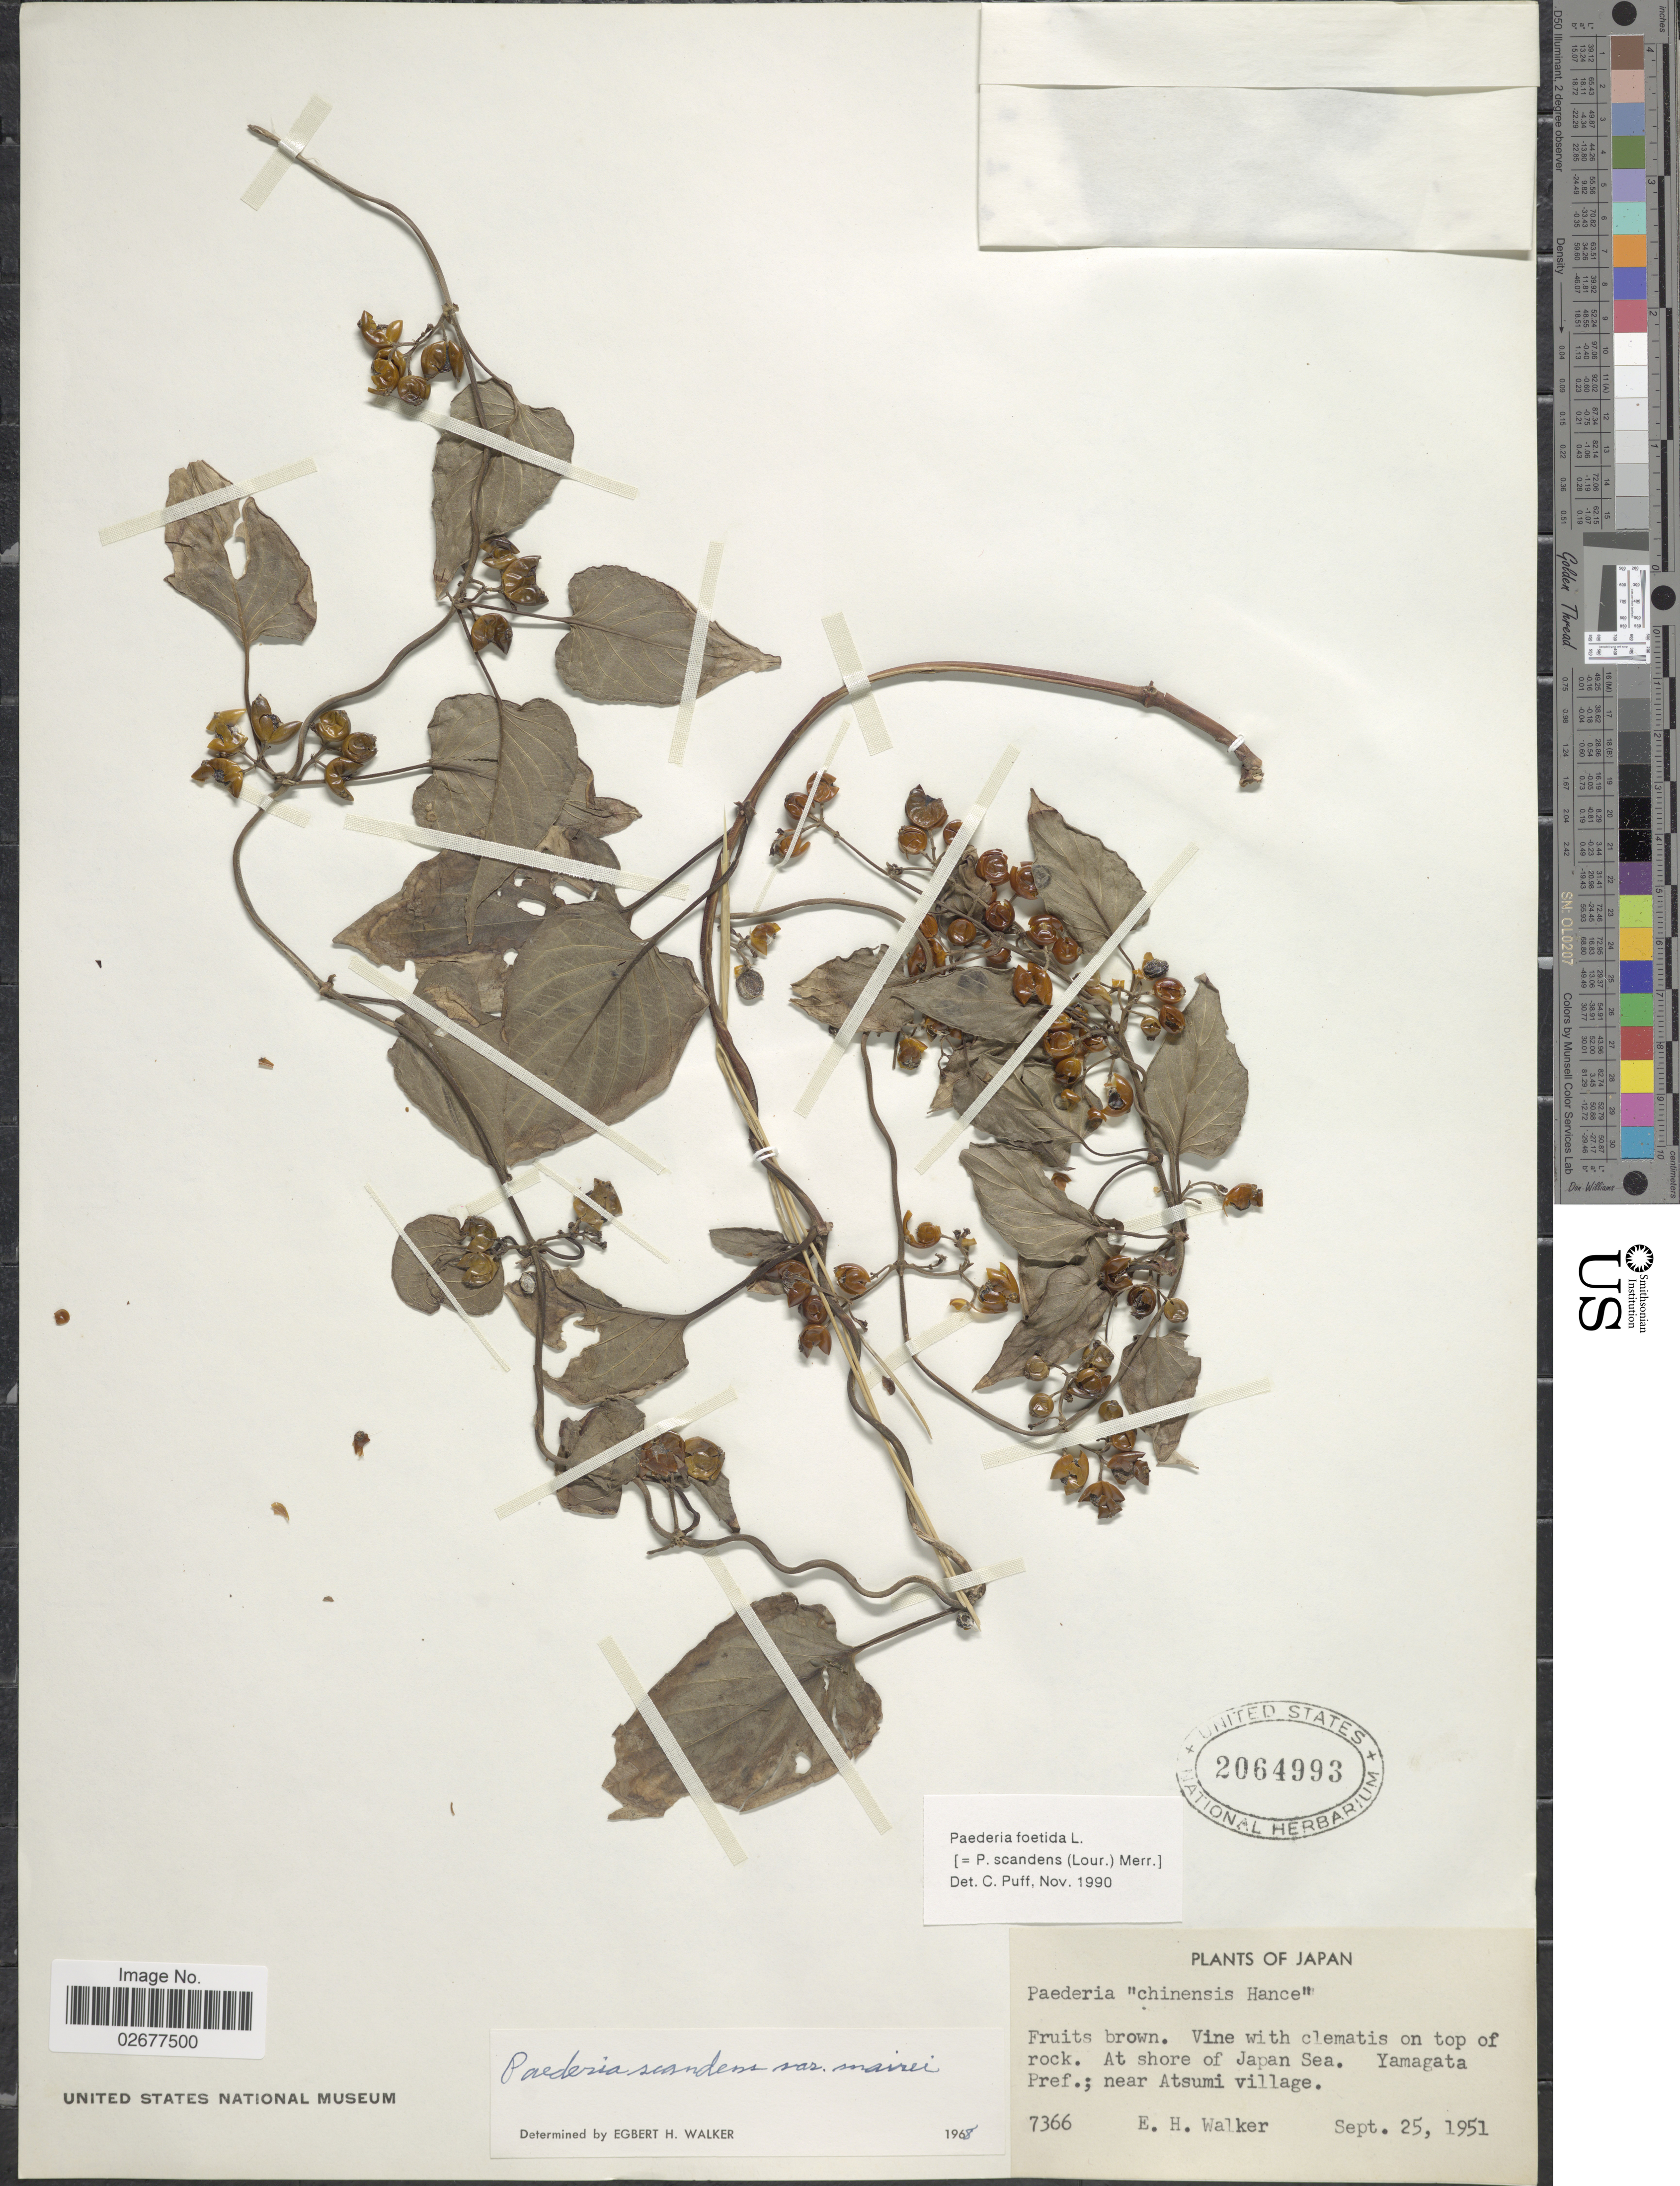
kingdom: Plantae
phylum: Tracheophyta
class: Magnoliopsida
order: Gentianales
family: Rubiaceae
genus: Paederia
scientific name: Paederia foetida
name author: L.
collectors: E. H. Walker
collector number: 7366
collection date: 1951-09-25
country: Japan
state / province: Yamagata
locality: At shore of Japan Sea. Yamagata Pref.; near Atsumi village.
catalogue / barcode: US 2064993